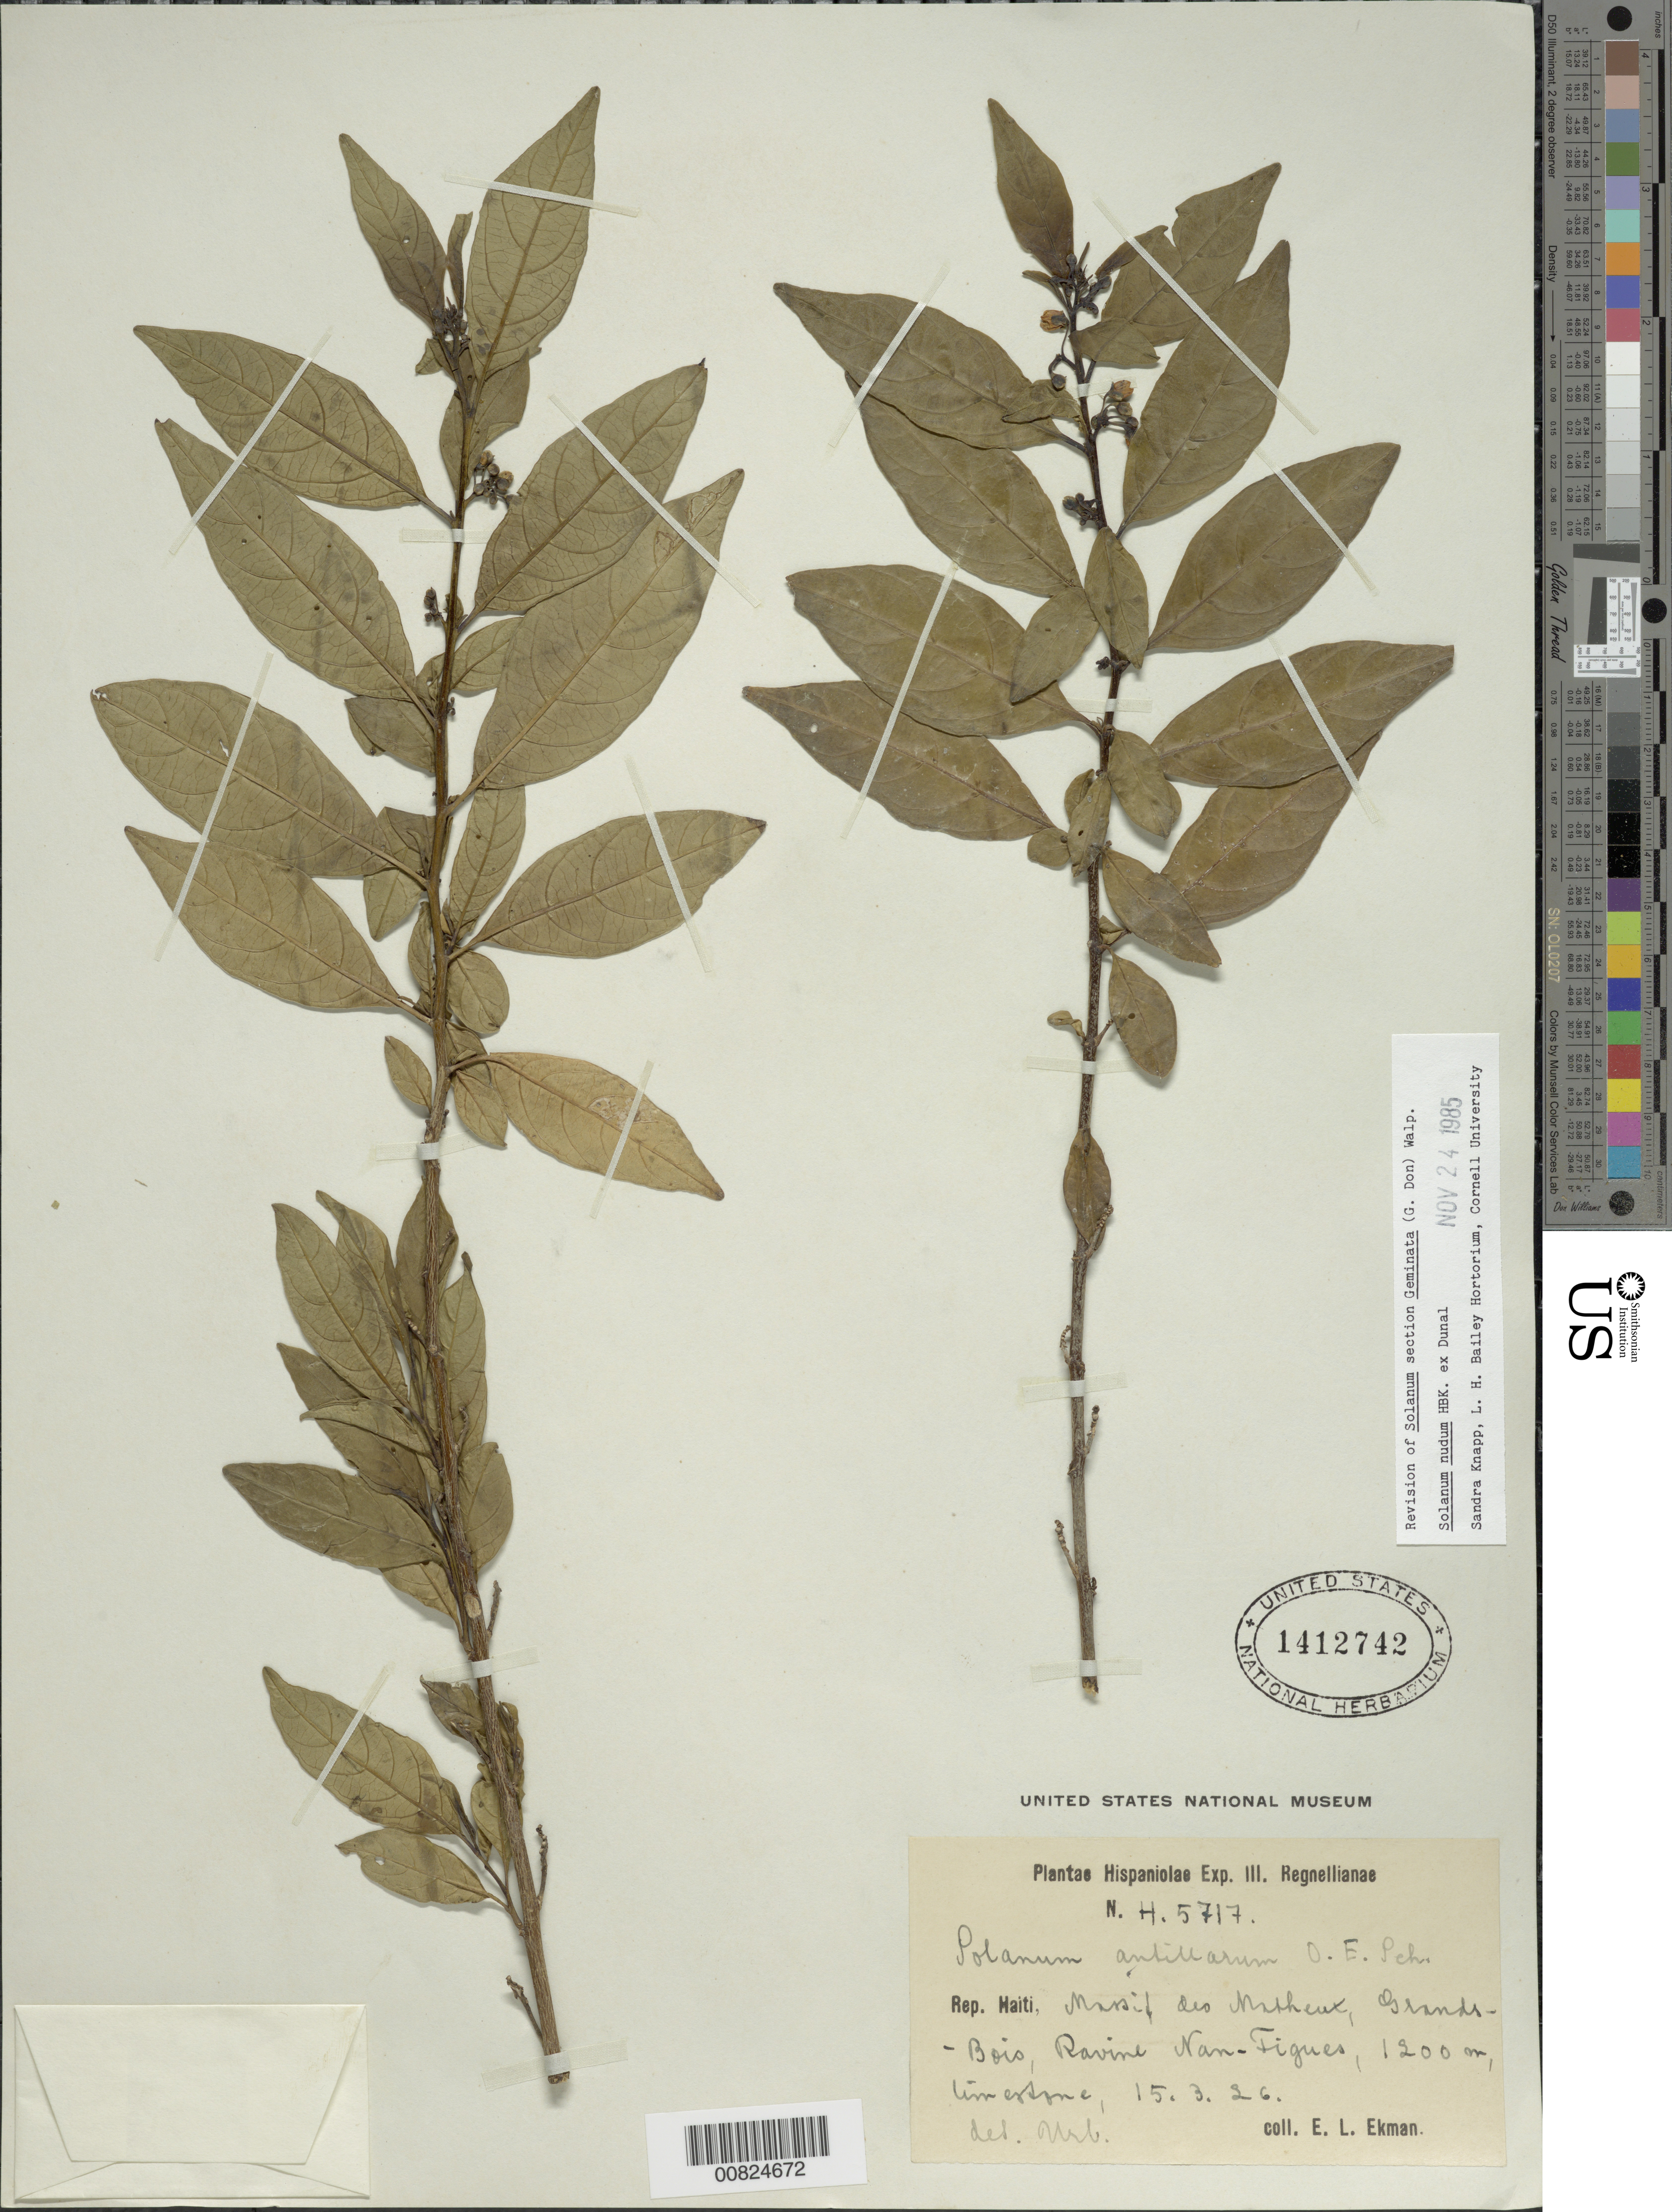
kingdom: Plantae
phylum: Tracheophyta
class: Magnoliopsida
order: Solanales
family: Solanaceae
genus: Solanum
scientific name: Solanum nudum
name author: Dunal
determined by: Knapp, S. D.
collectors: E. L. Ekman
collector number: H 5717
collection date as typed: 15 Mar 1926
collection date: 1926-03-15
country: Haiti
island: Hispaniola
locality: Massif des Matheux, Grands-Bois, Ravine Nan-Figues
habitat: Limestone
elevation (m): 1200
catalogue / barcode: US 1412742